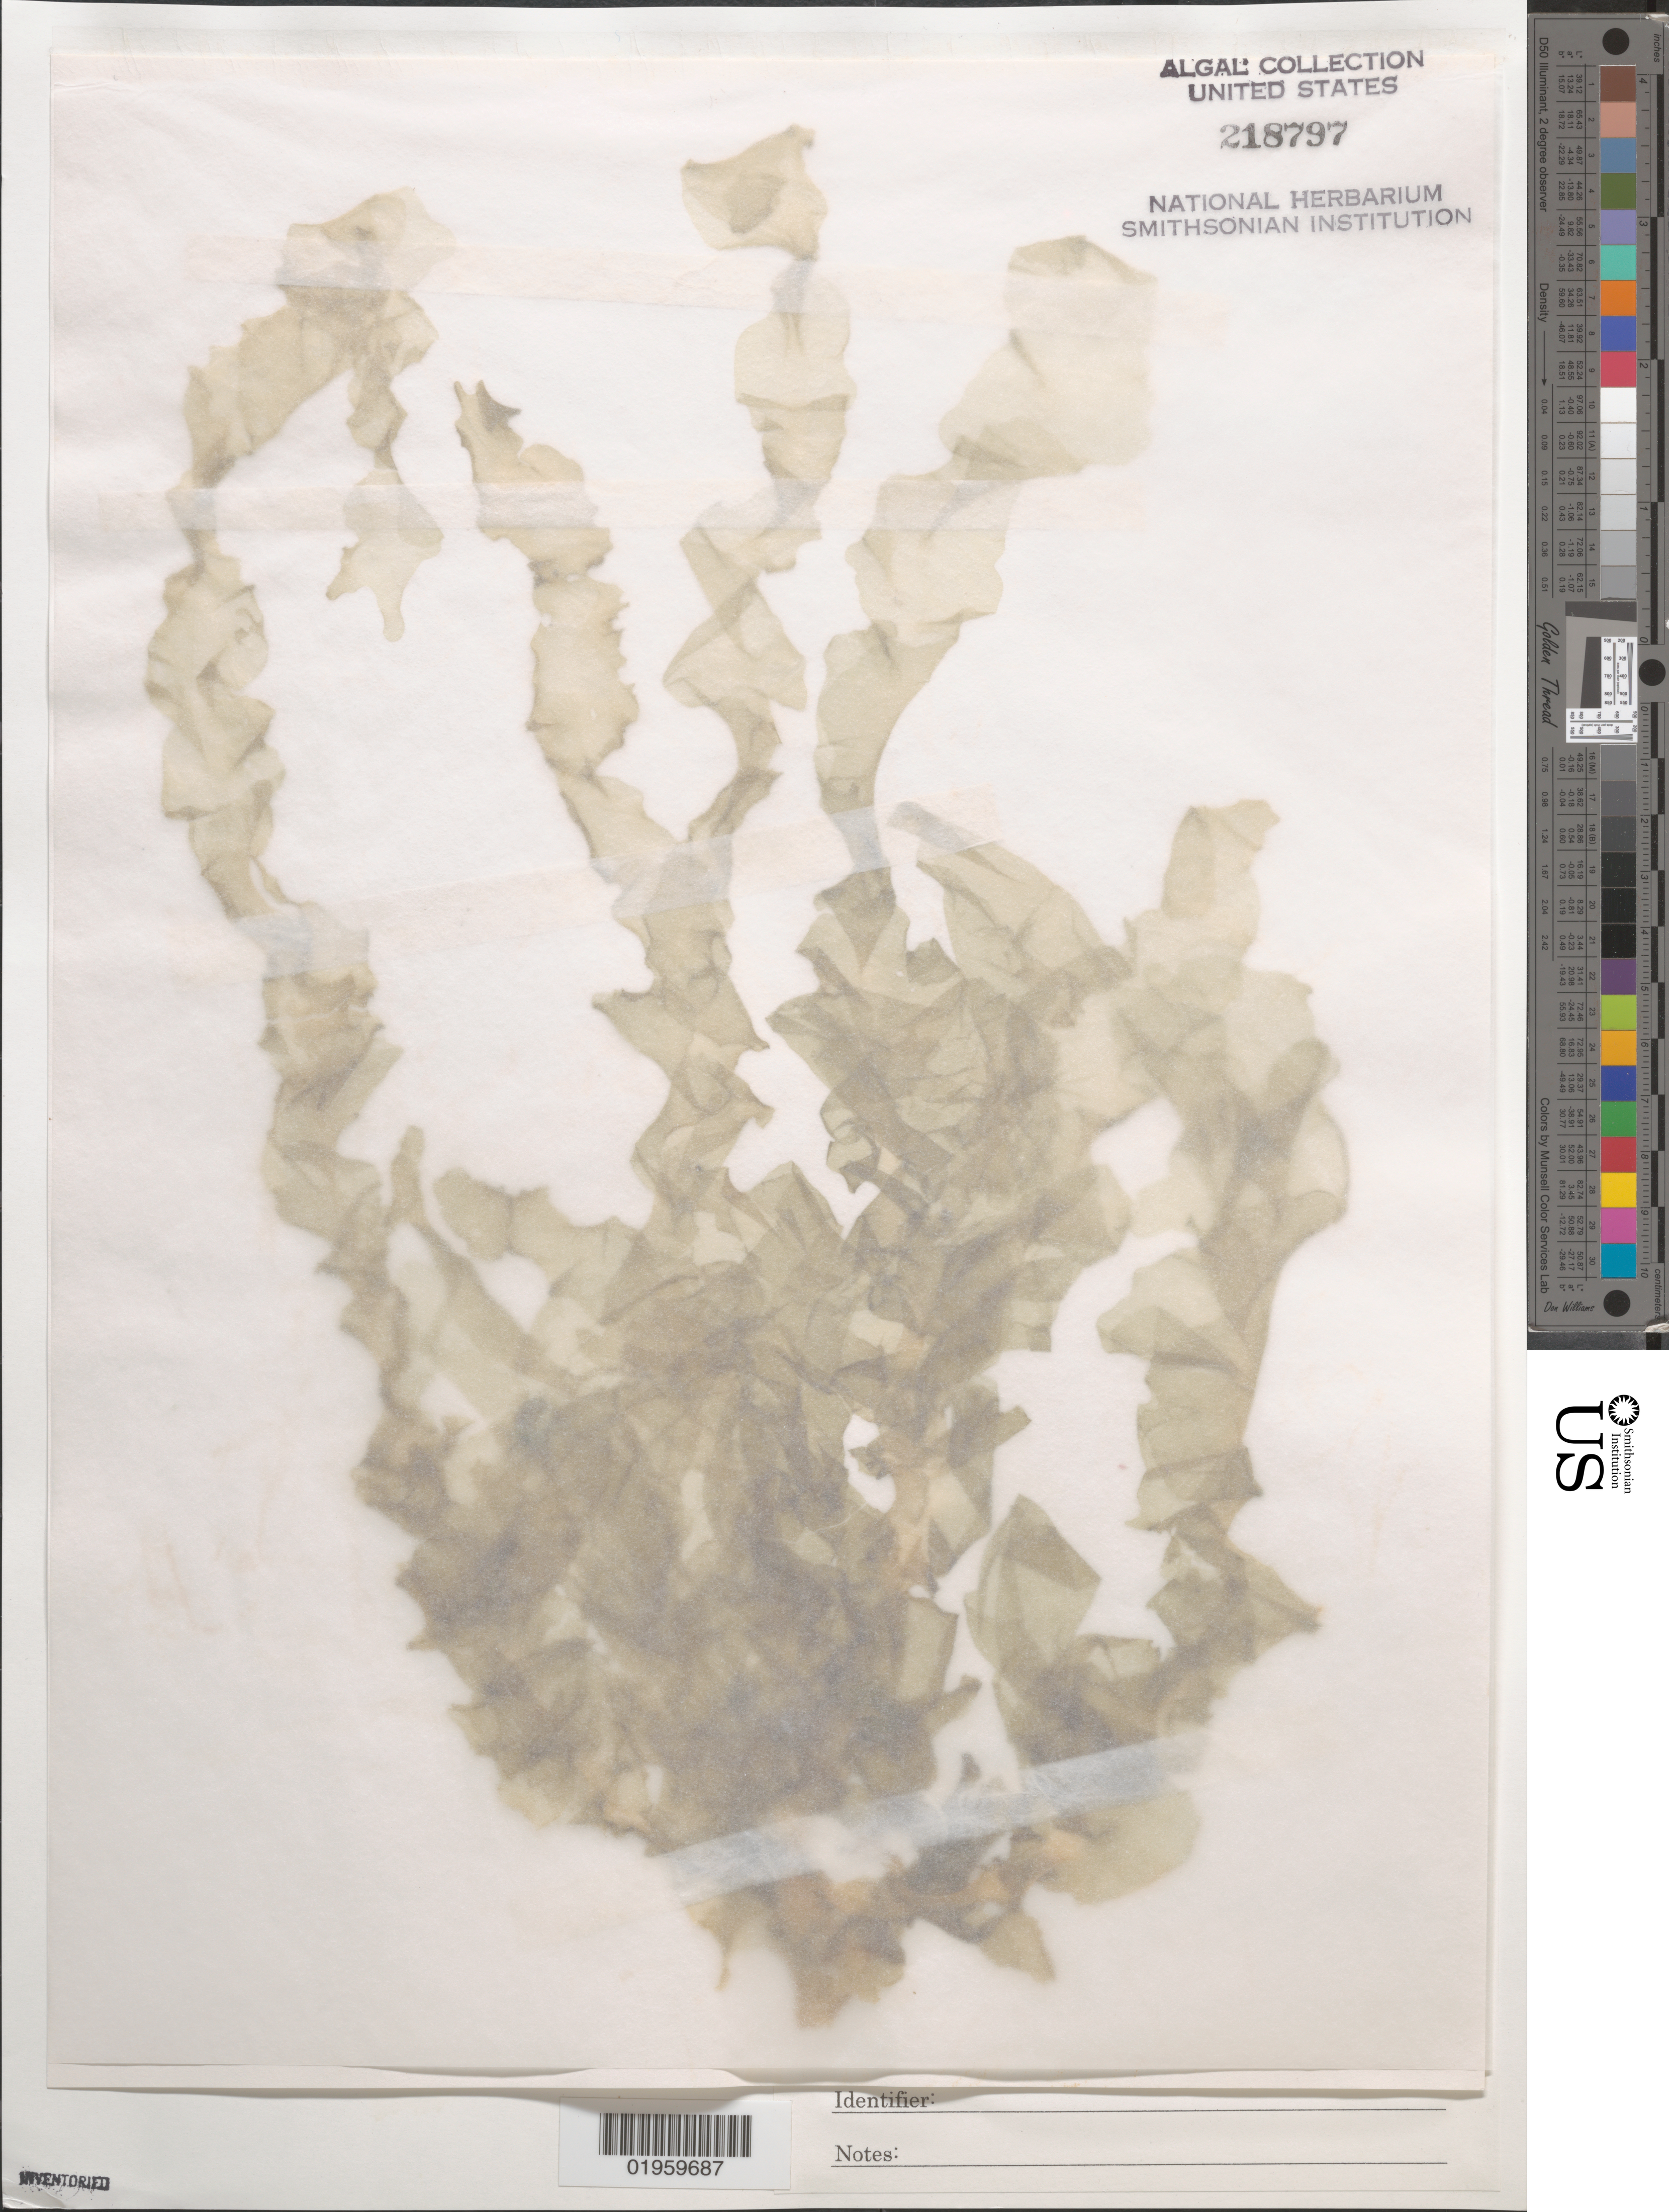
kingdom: Plantae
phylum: Chlorophyta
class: Ulvophyceae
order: Ulvales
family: Ulvaceae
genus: Ulva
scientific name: Ulva lactuca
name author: L.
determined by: Algae name updating Project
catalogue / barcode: US 218797